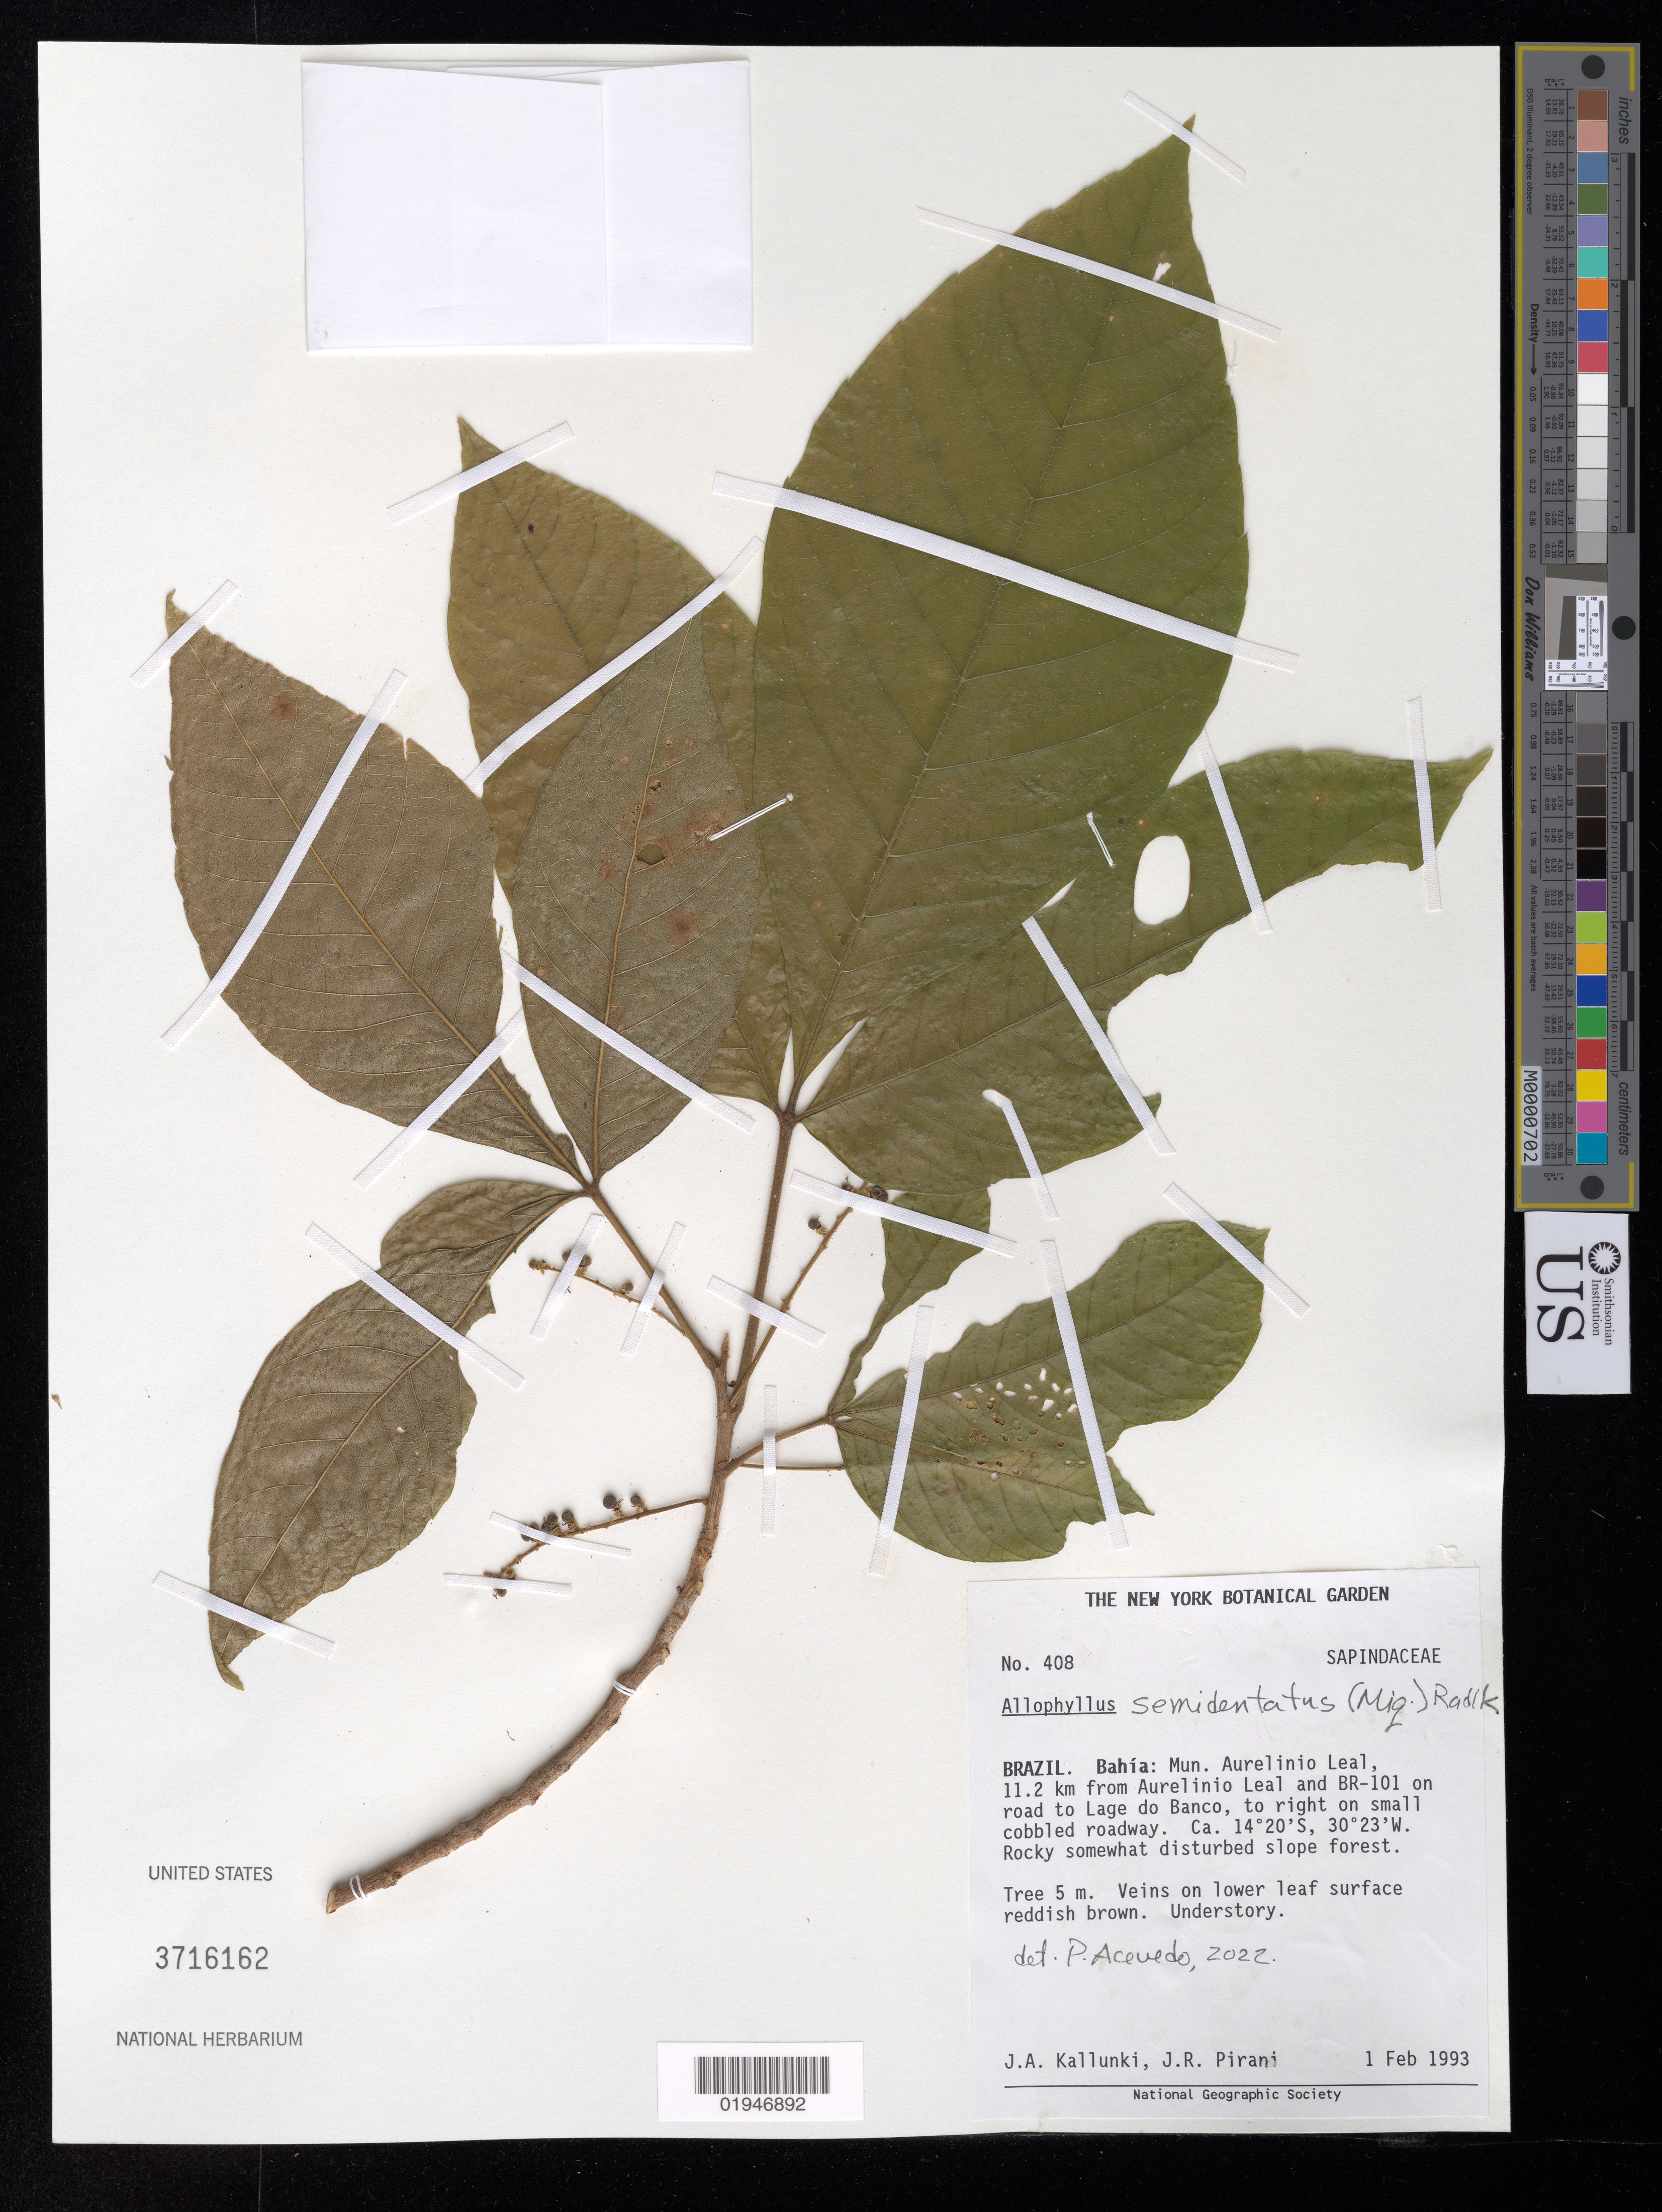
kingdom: Plantae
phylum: Tracheophyta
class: Magnoliopsida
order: Sapindales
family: Sapindaceae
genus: Allophylus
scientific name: Allophylus semidentatus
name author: (Miq.) Radlk.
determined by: Acevedo-Rodríguez, P., (BOT), Smithsonian Institution - National Museum of Natural History (UNITED STATES)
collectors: J. Kallunki & J. R. Pirani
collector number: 408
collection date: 1993-02-01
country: Brazil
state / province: Bahia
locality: Mun. Aurelinio Leal, 11.2 km from Aurelinio Leal and BR-101 on road to Lage do Banco, to right on small cobbled roadway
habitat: Rocky somewhat disturbed slope forest. Understory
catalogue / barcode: US 3716162